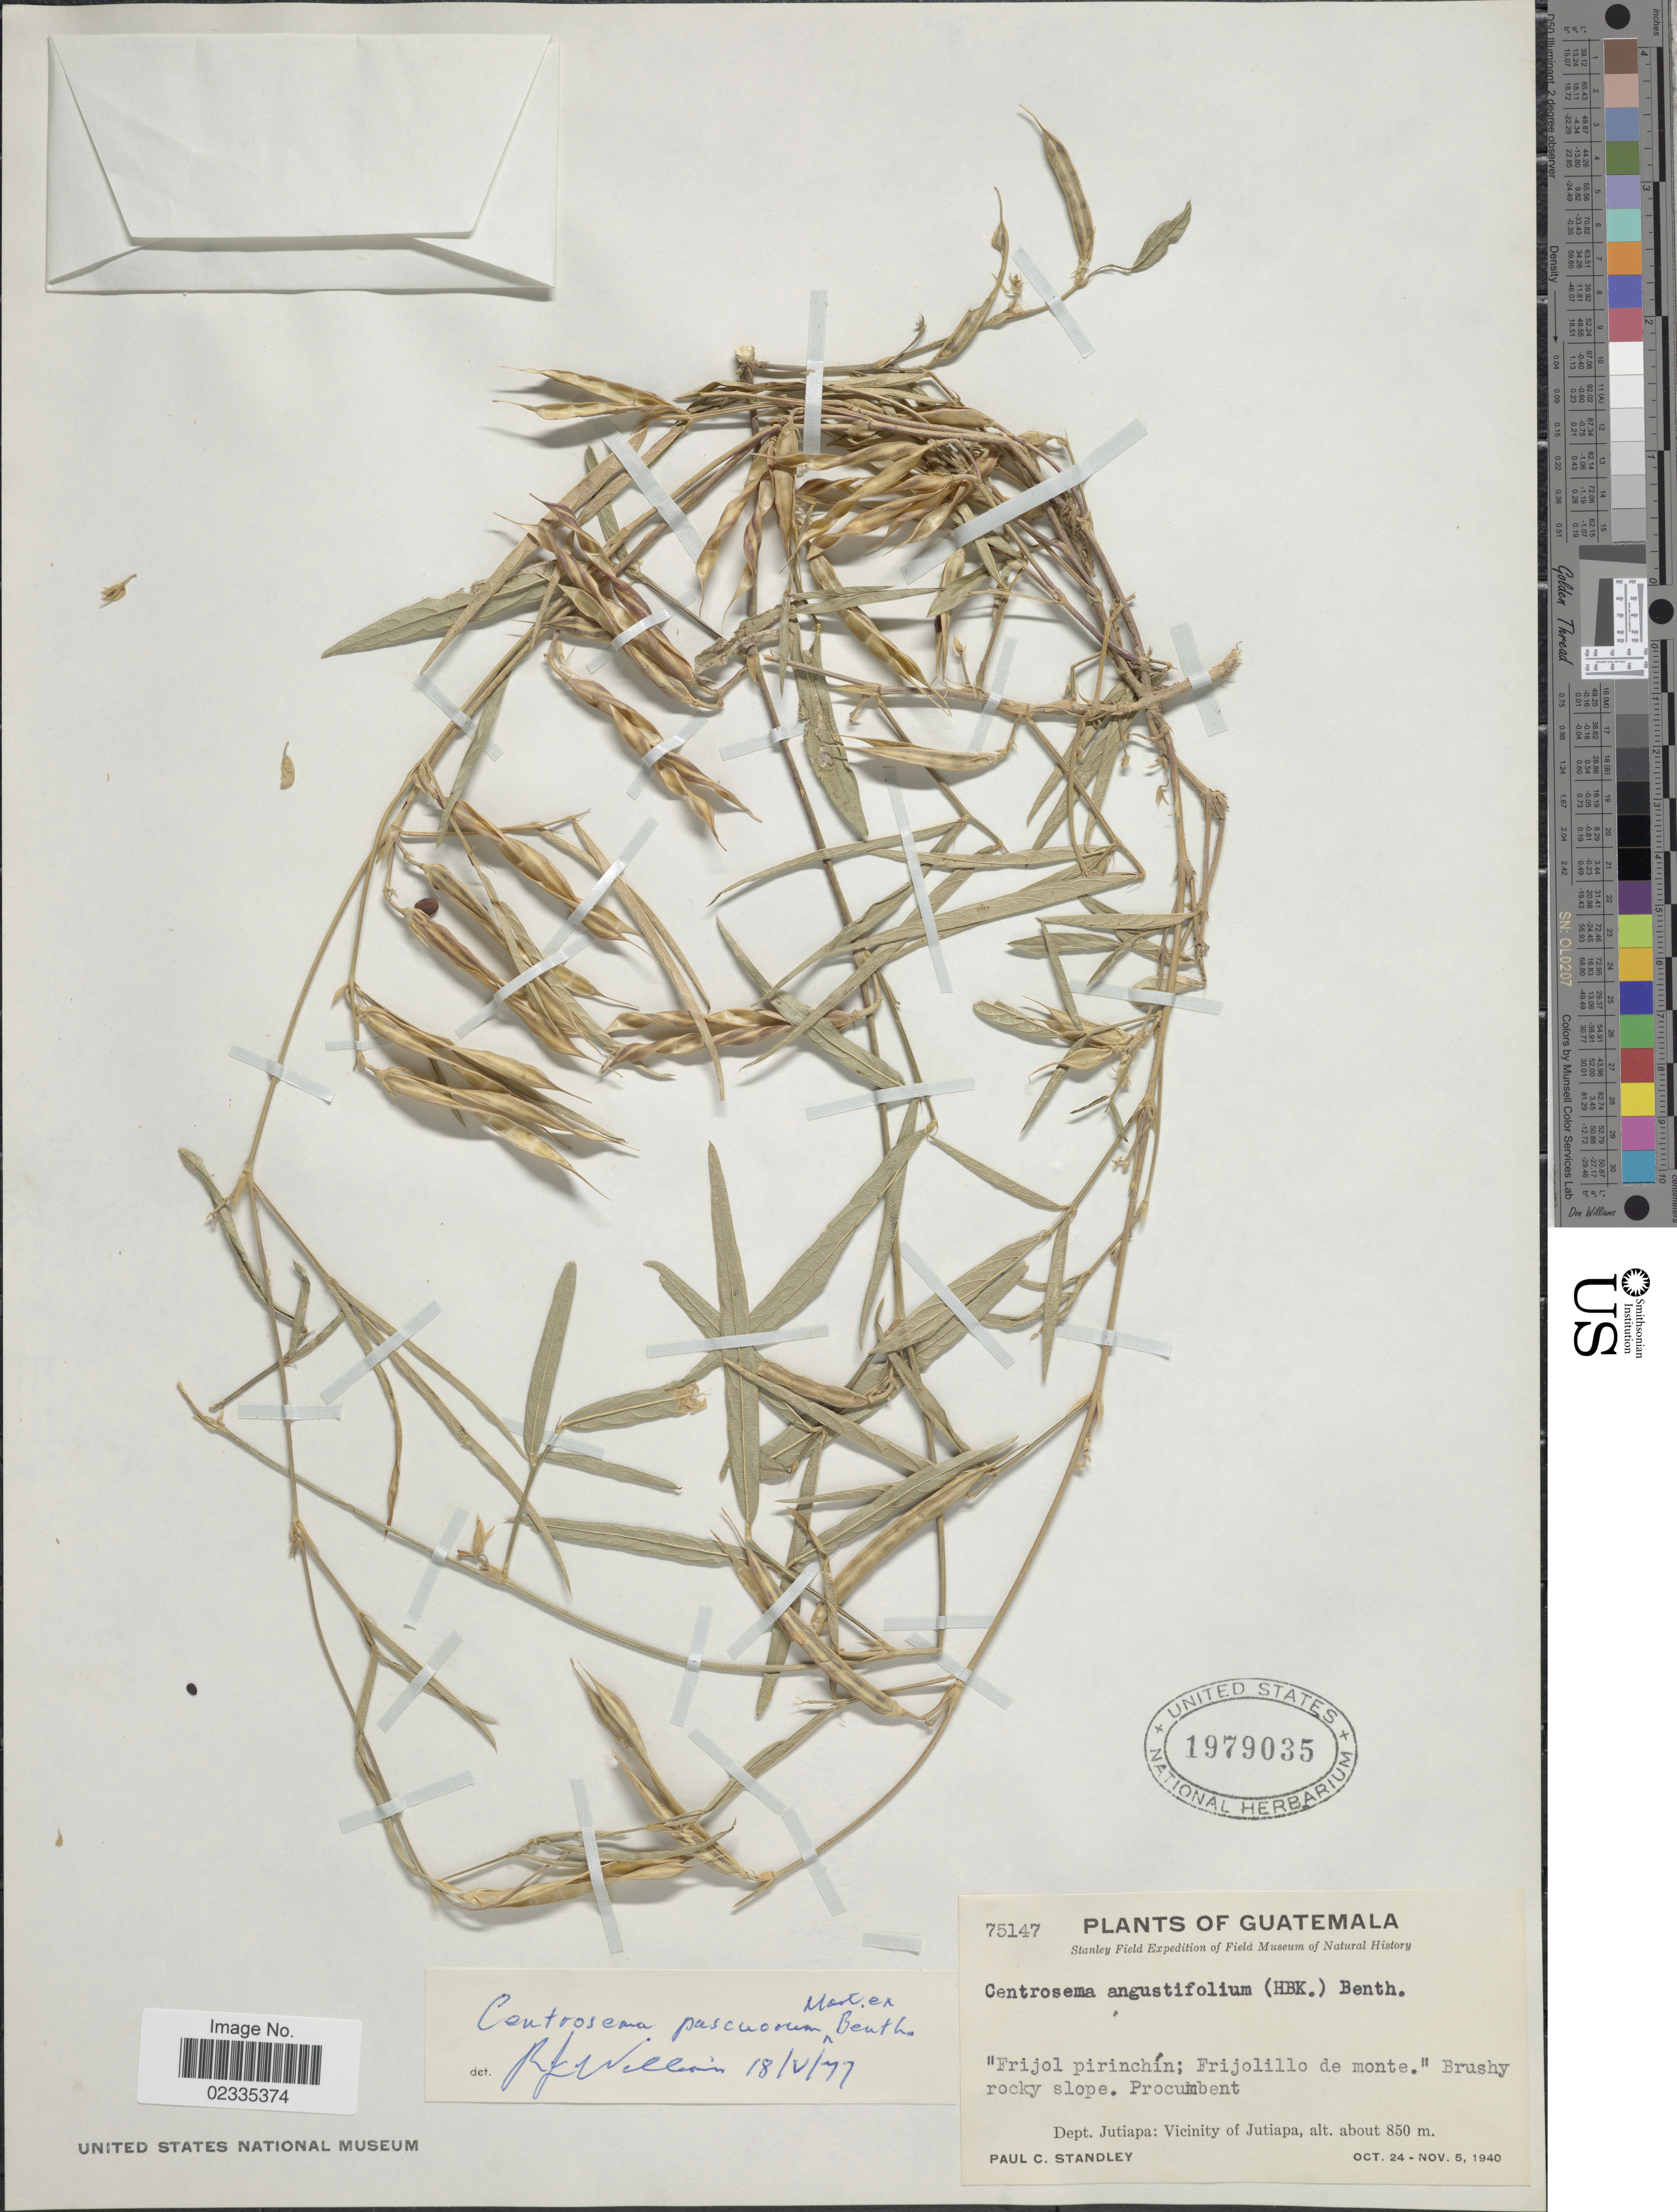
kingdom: Plantae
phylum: Tracheophyta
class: Magnoliopsida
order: Fabales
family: Fabaceae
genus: Centrosema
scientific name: Centrosema pascuorum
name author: Benth.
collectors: P. C. Standley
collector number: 75147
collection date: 1940-10-24/1940-11-05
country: Guatemala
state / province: Jutiapa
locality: Dept. Jutiapa: Vicinity of Jutiapa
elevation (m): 850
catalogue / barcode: US 1979035